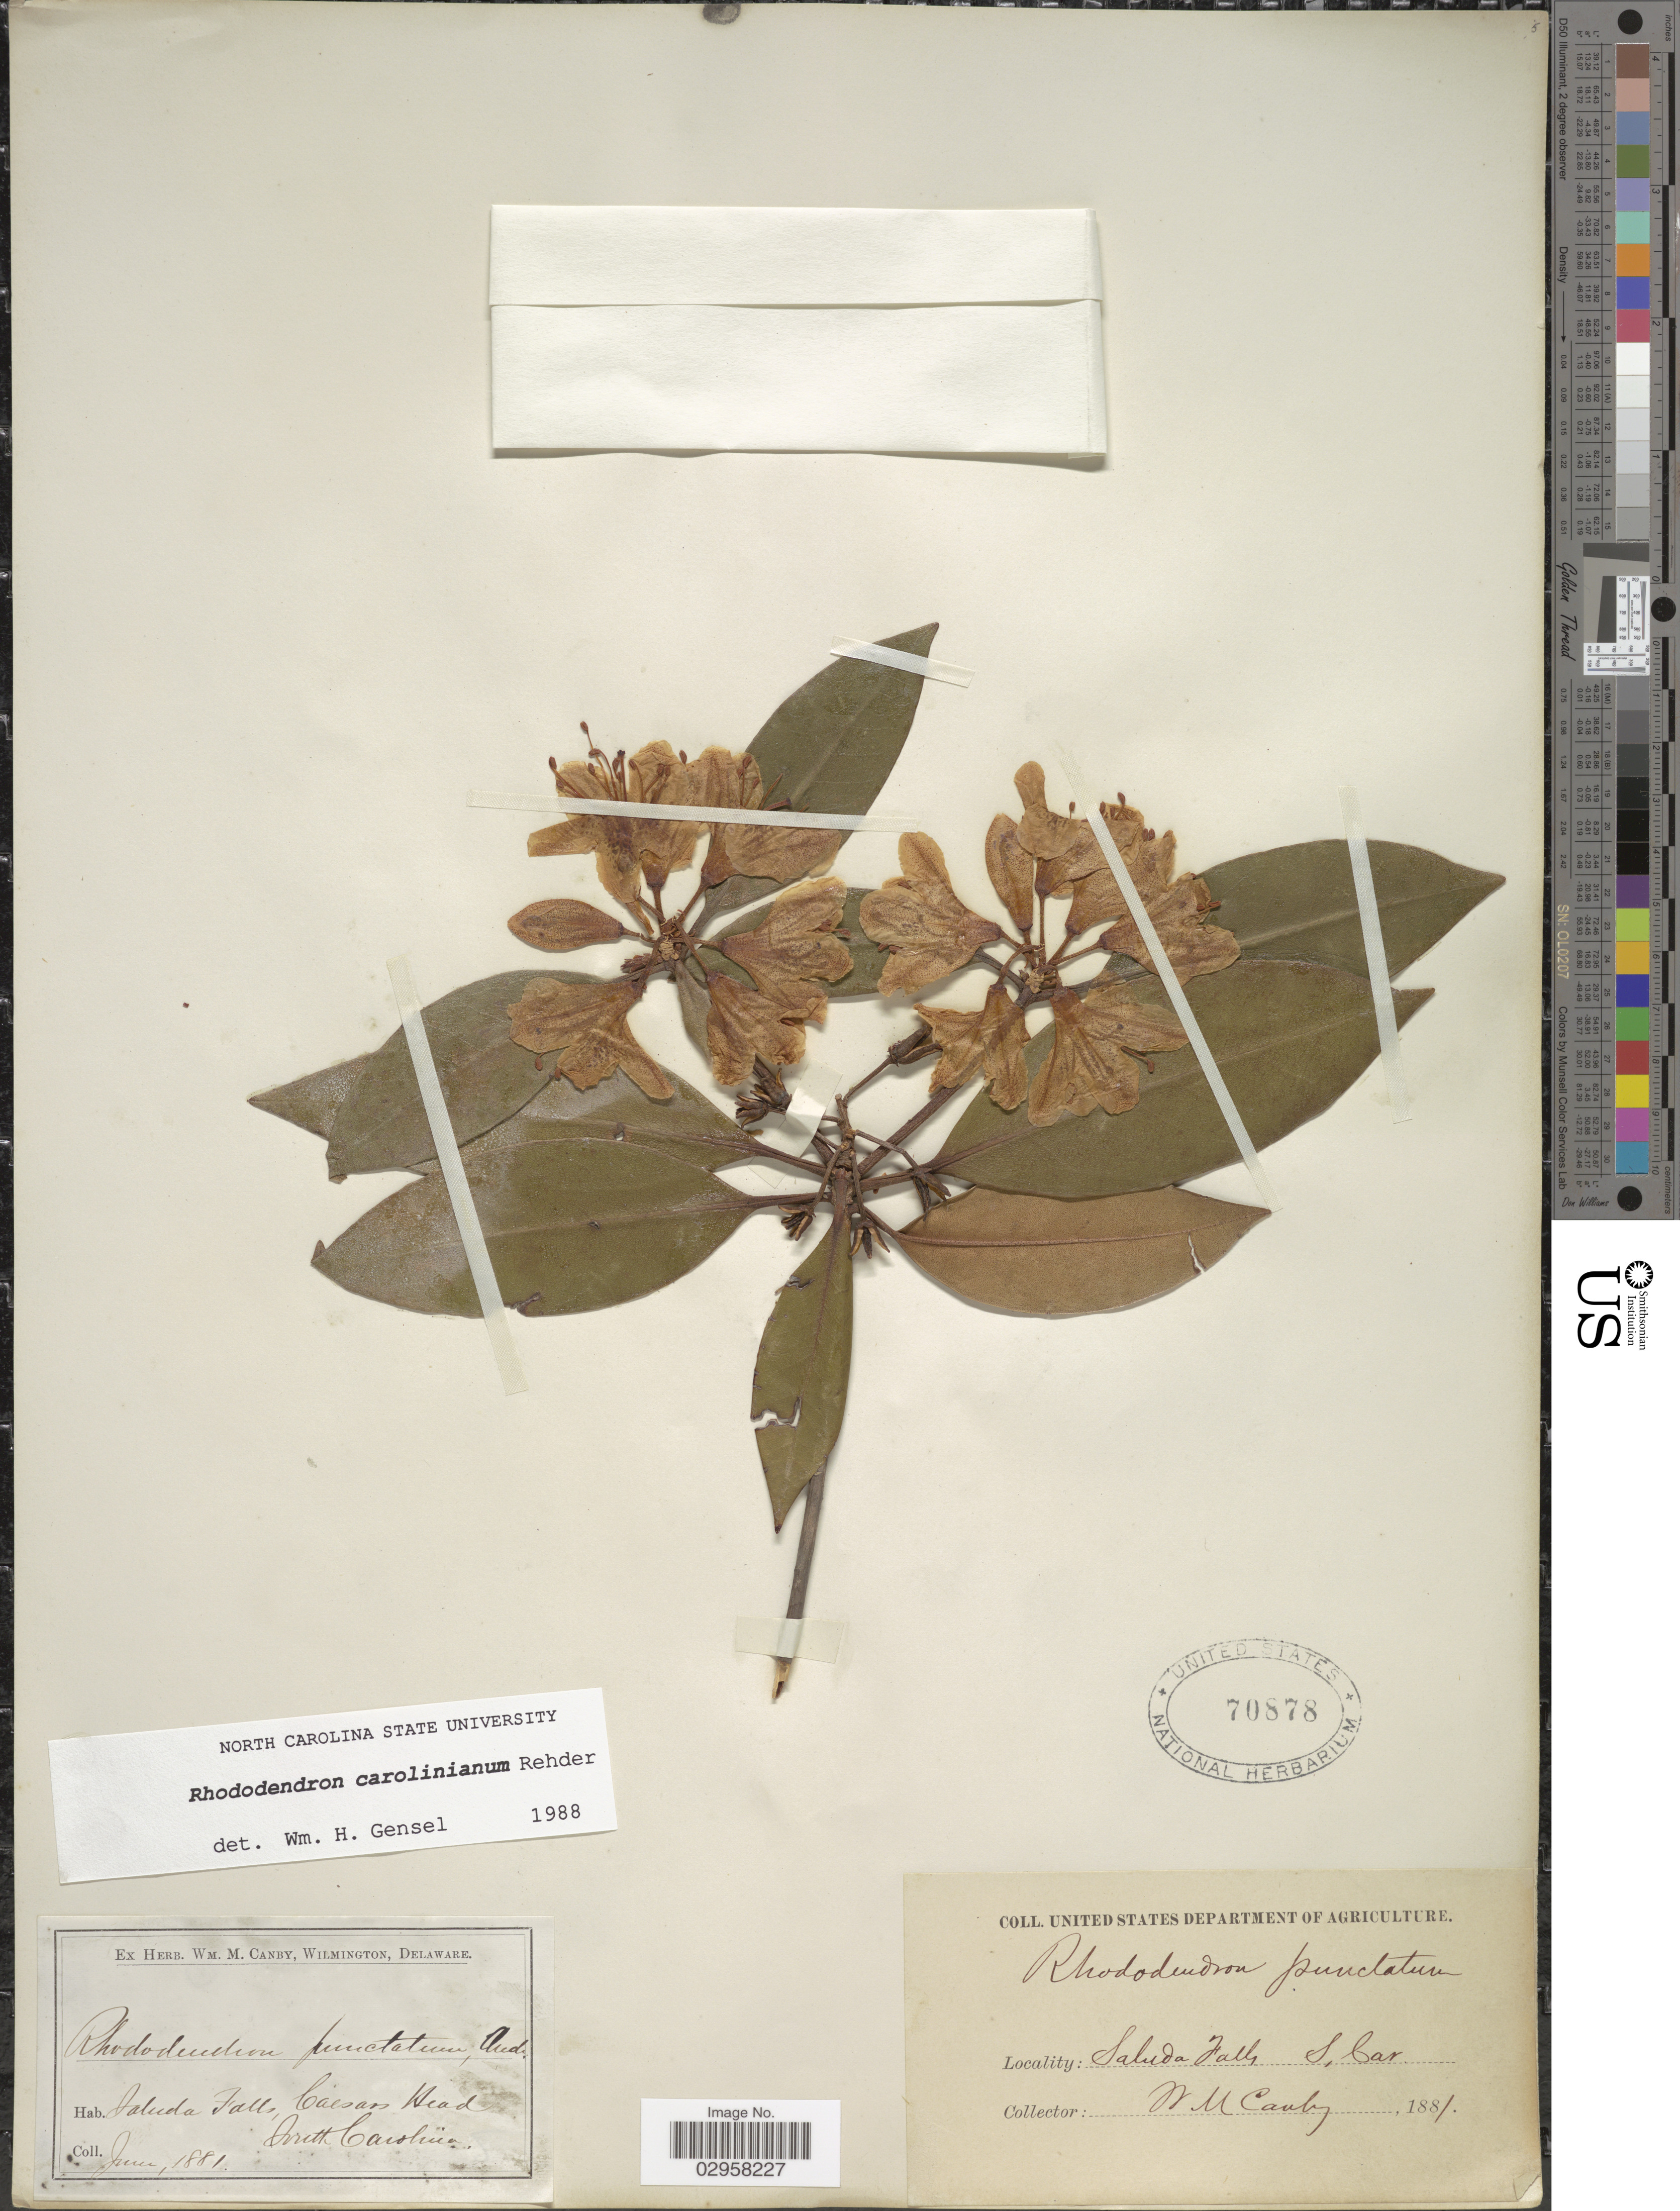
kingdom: Plantae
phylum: Tracheophyta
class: Magnoliopsida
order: Ericales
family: Ericaceae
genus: Rhododendron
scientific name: Rhododendron carolinianum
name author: Rehder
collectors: W. M. Canby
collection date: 1881-06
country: United States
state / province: South Carolina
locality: Saluda Falls, Ceasars Head.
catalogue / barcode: US 70878